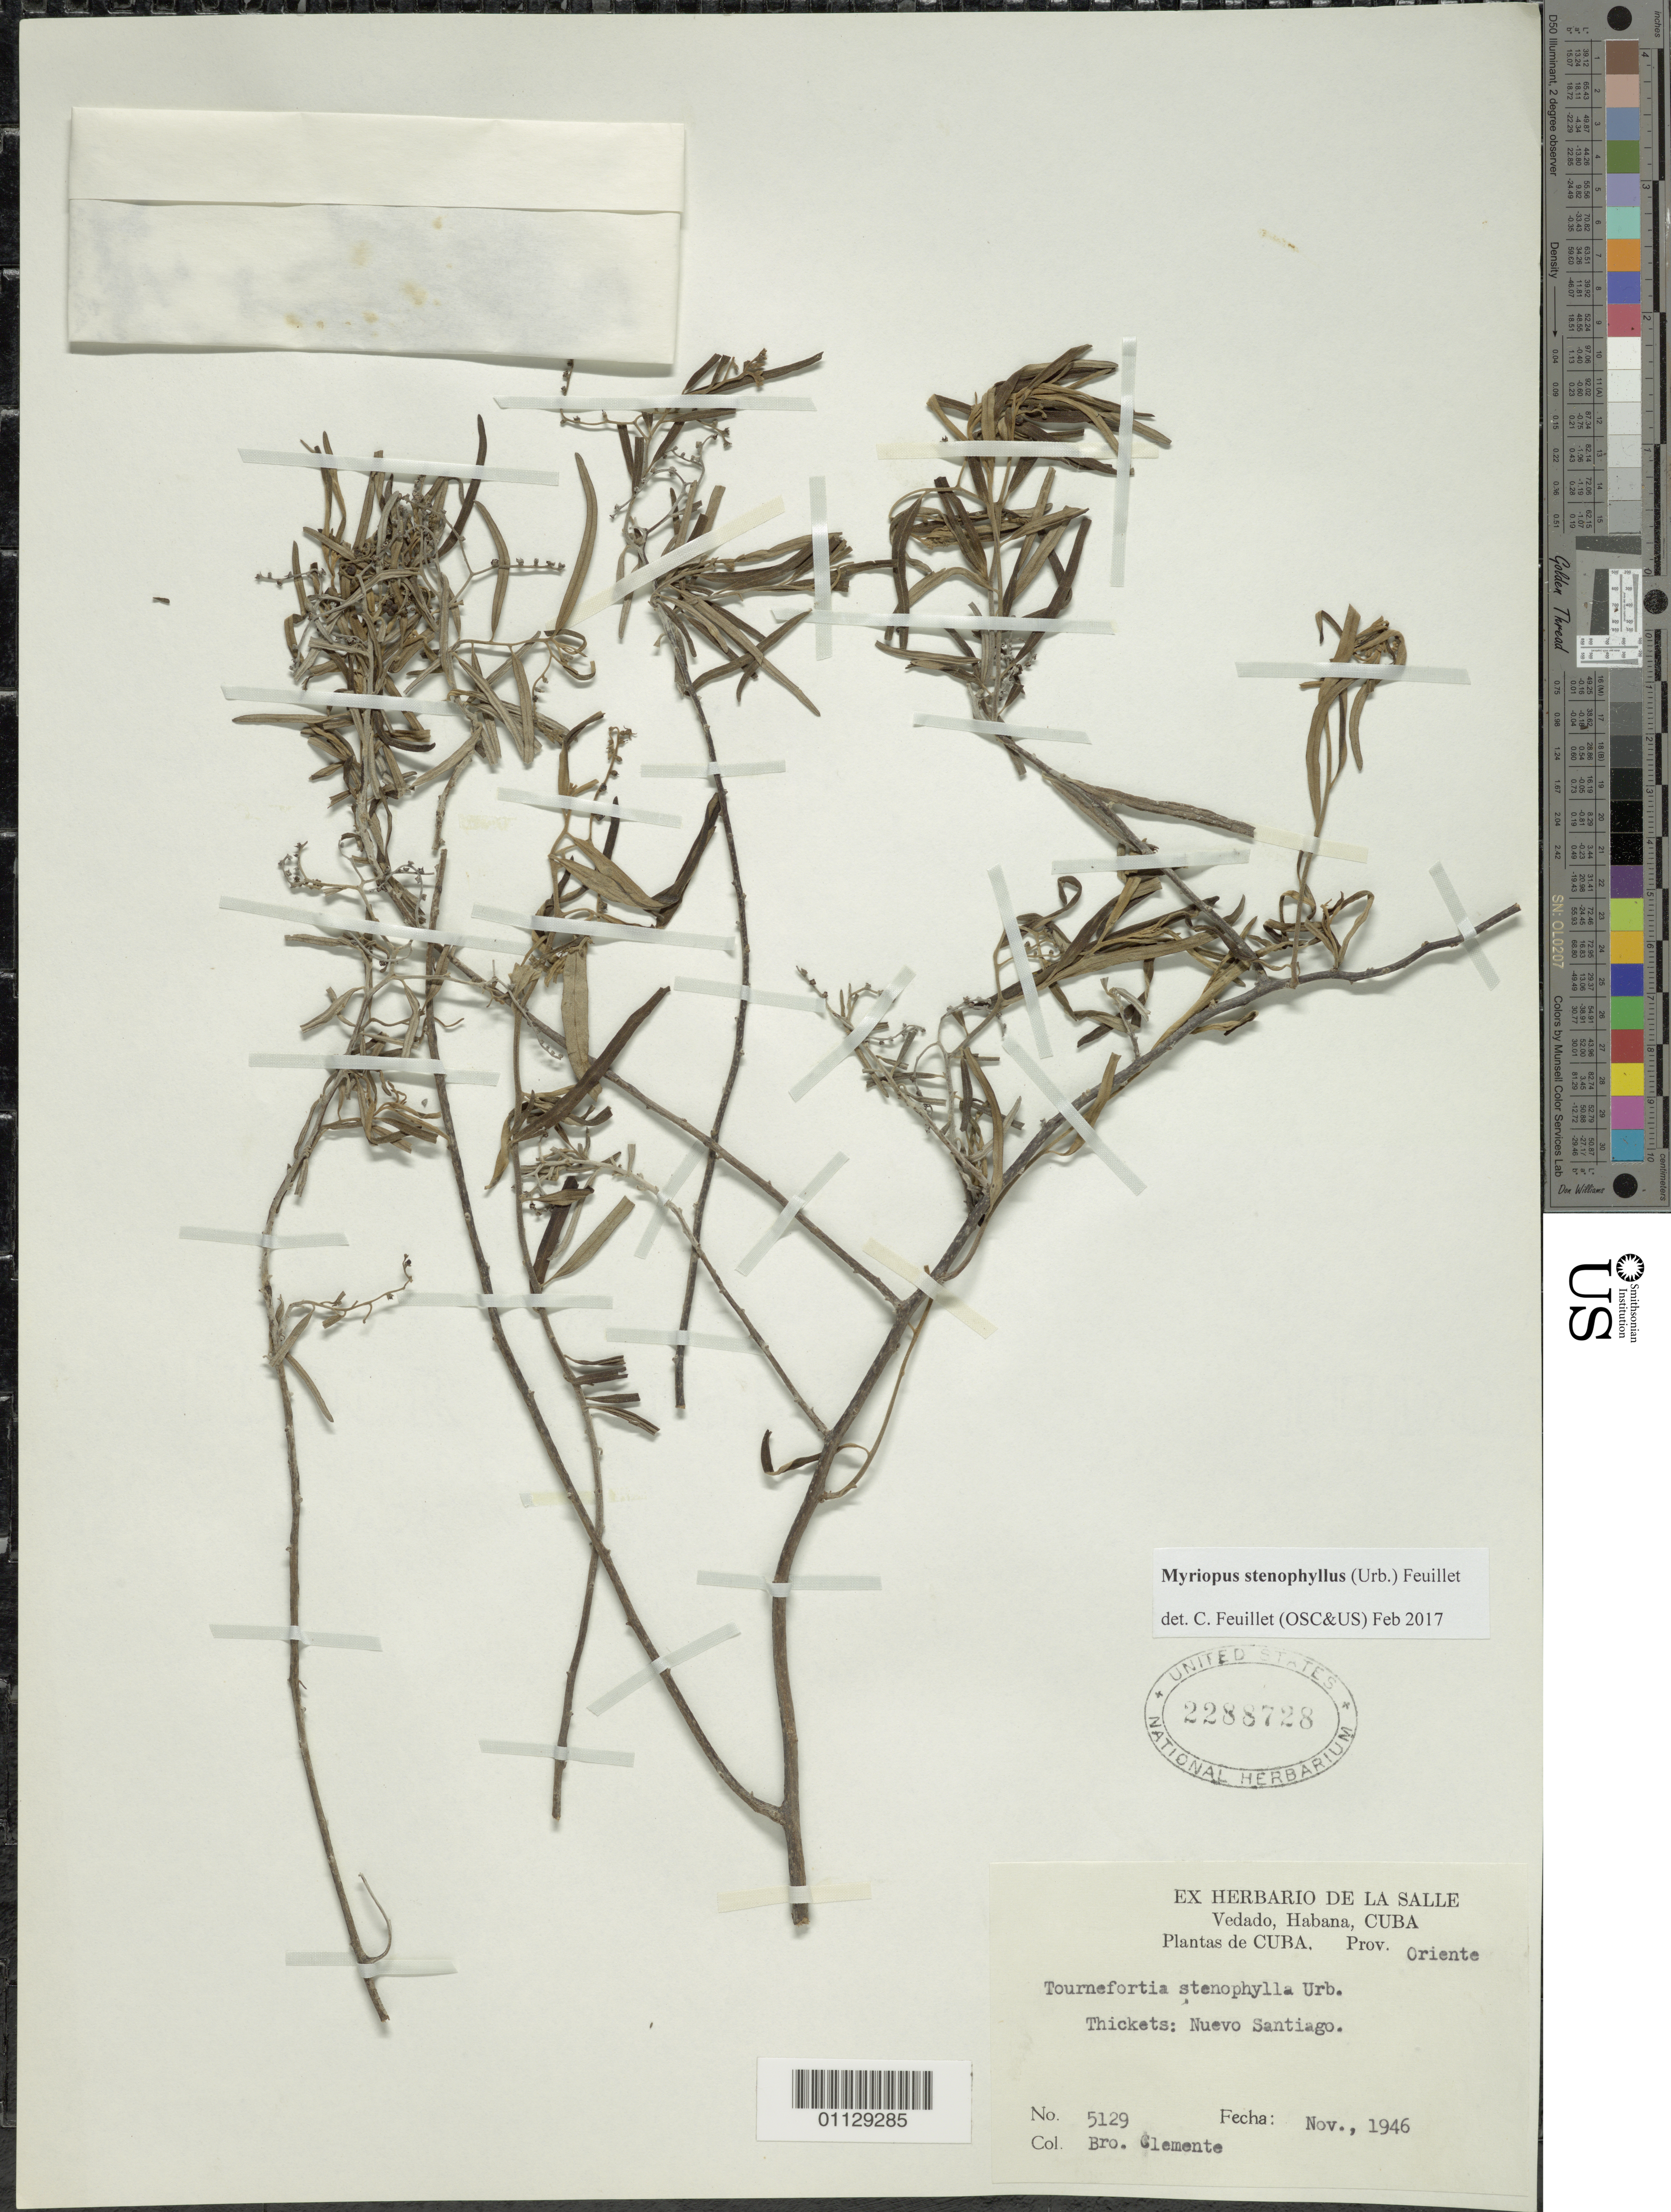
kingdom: Plantae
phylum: Tracheophyta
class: Magnoliopsida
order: Boraginales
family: Heliotropiaceae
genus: Myriopus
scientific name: Myriopus stenophyllus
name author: (Urb.) Feuillet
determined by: Feuillet, C.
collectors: Bro. Clemente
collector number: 5129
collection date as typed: Nov 1926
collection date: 1926-11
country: Cuba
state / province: La Habana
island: Cuba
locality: Nuevo Santiago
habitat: Thickets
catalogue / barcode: US 2288728